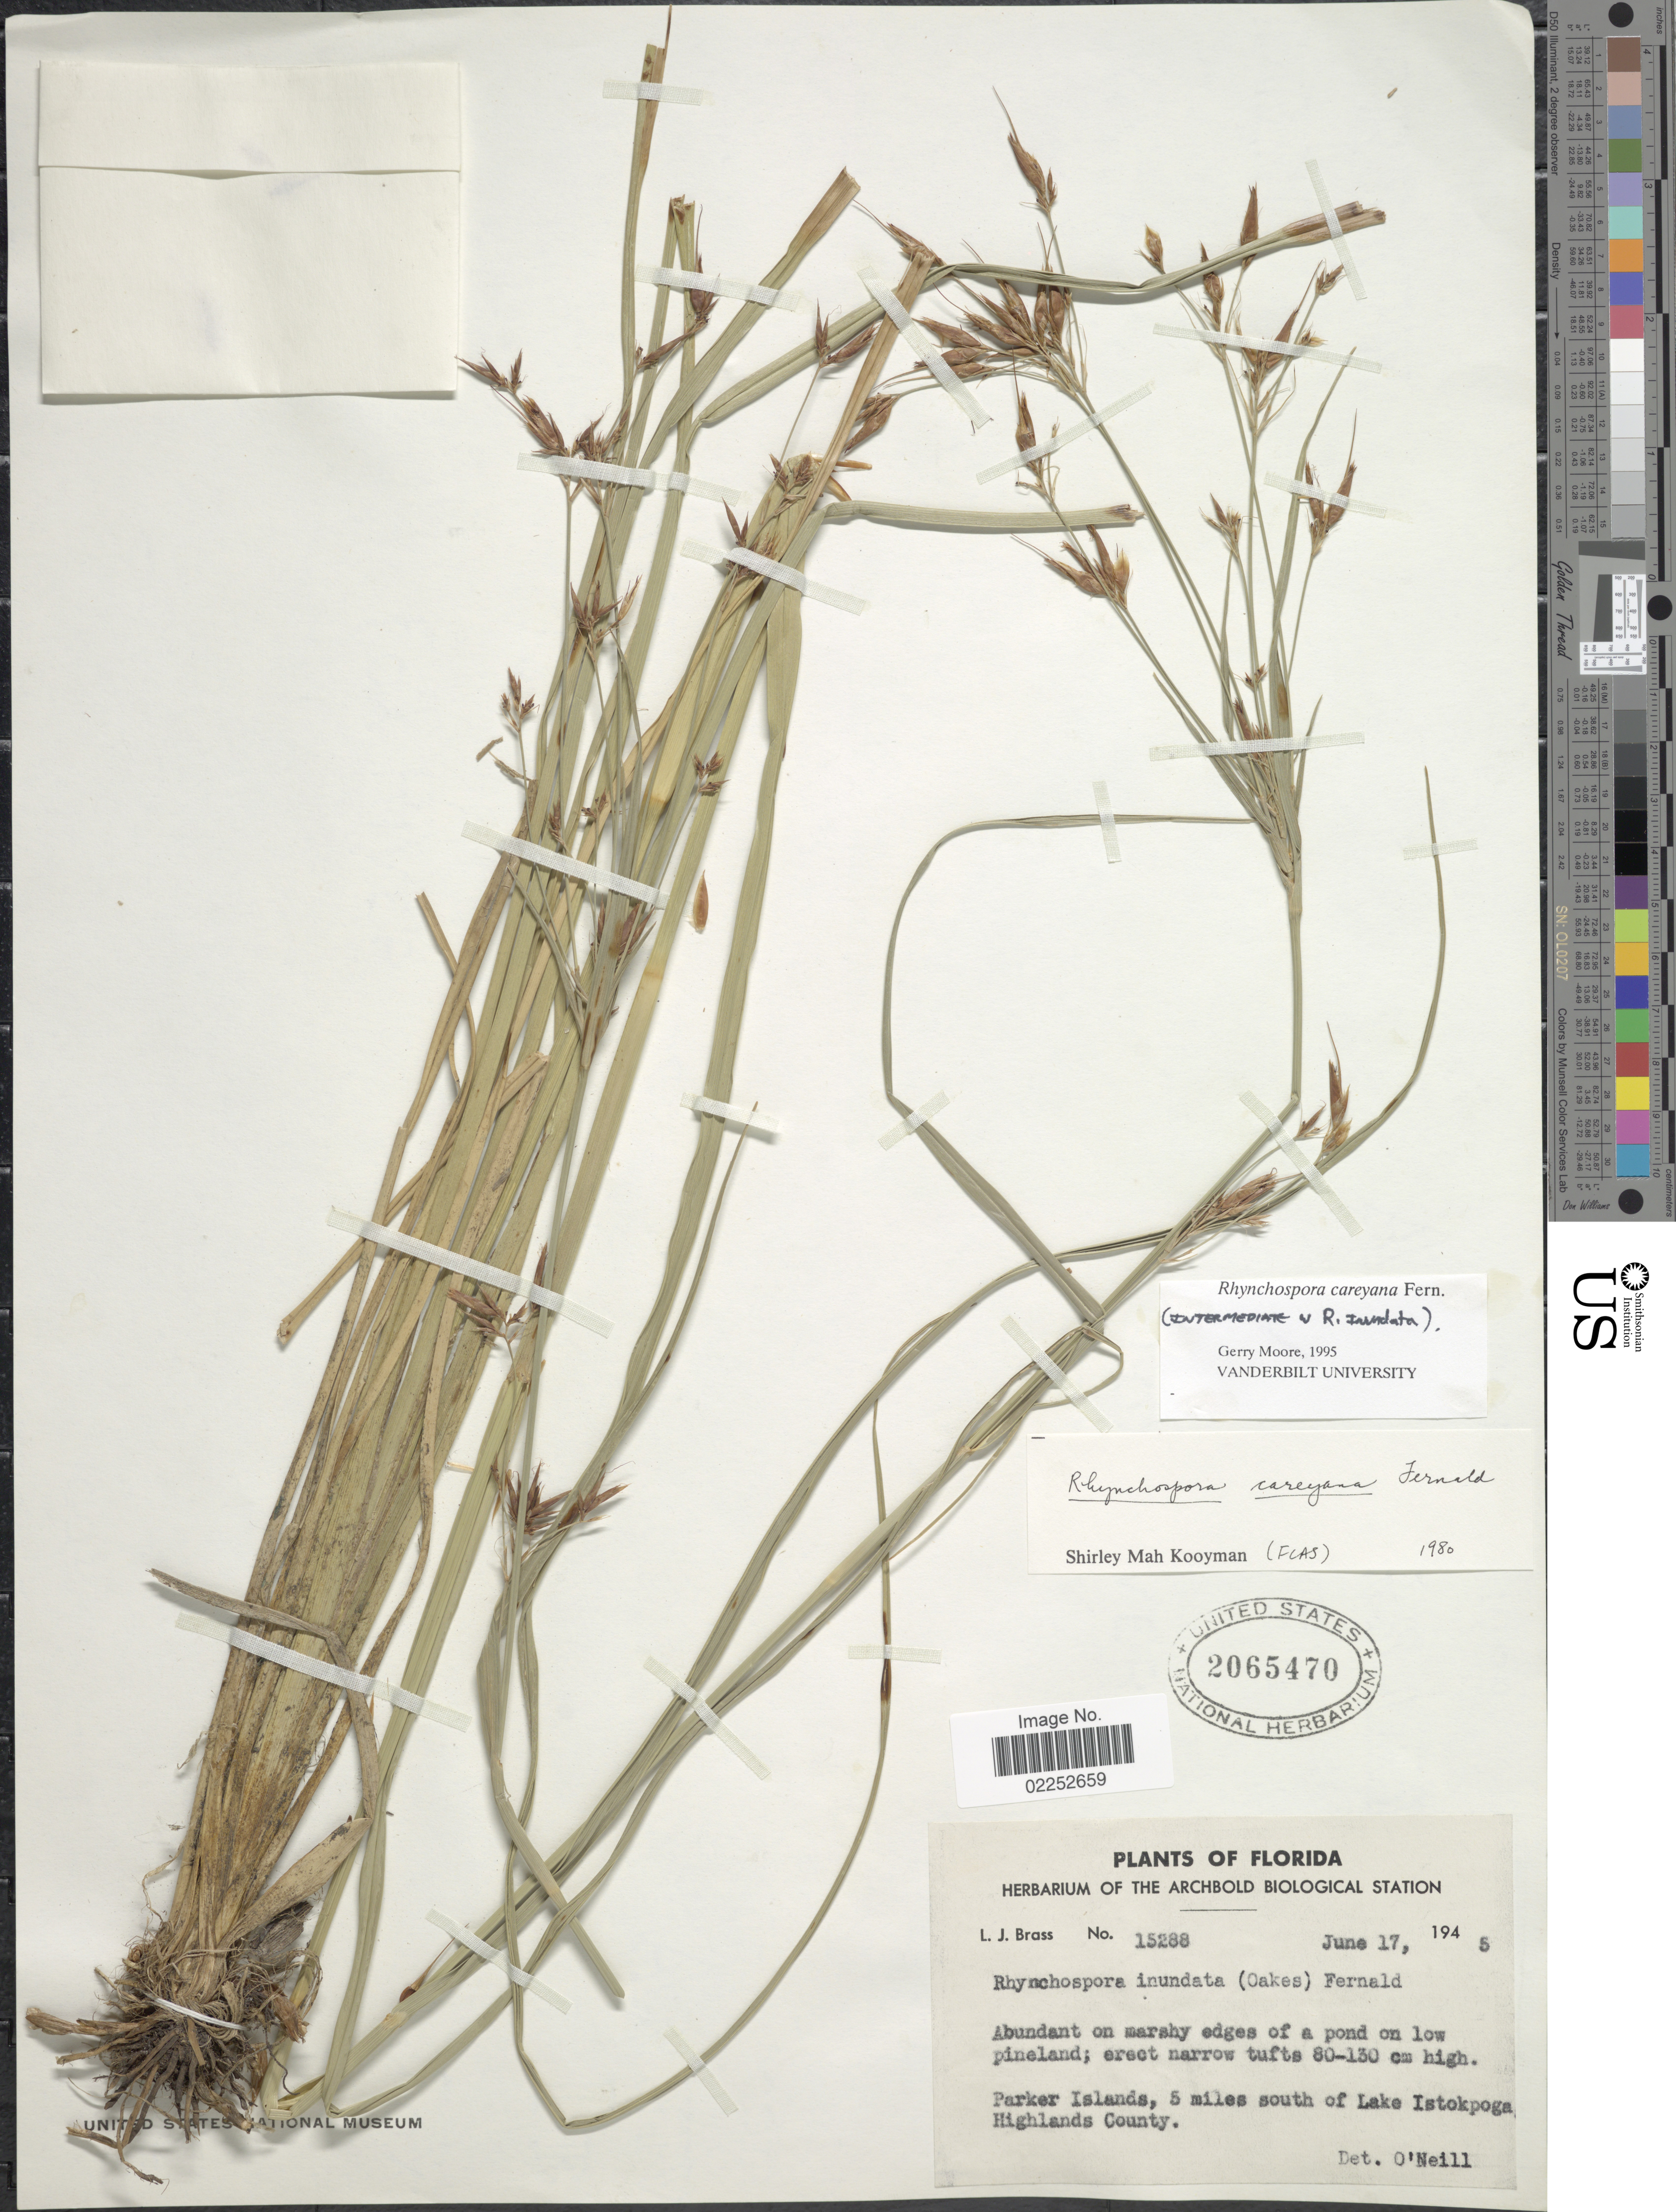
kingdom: Plantae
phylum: Tracheophyta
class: Liliopsida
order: Poales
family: Cyperaceae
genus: Rhynchospora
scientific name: Rhynchospora careyana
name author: Fernald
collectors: L. J. Brass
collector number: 15288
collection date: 1945-06-17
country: United States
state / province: Florida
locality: Parker Islands, 5 miles south of Lake Istokpoga, Highlands County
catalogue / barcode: US 2065470